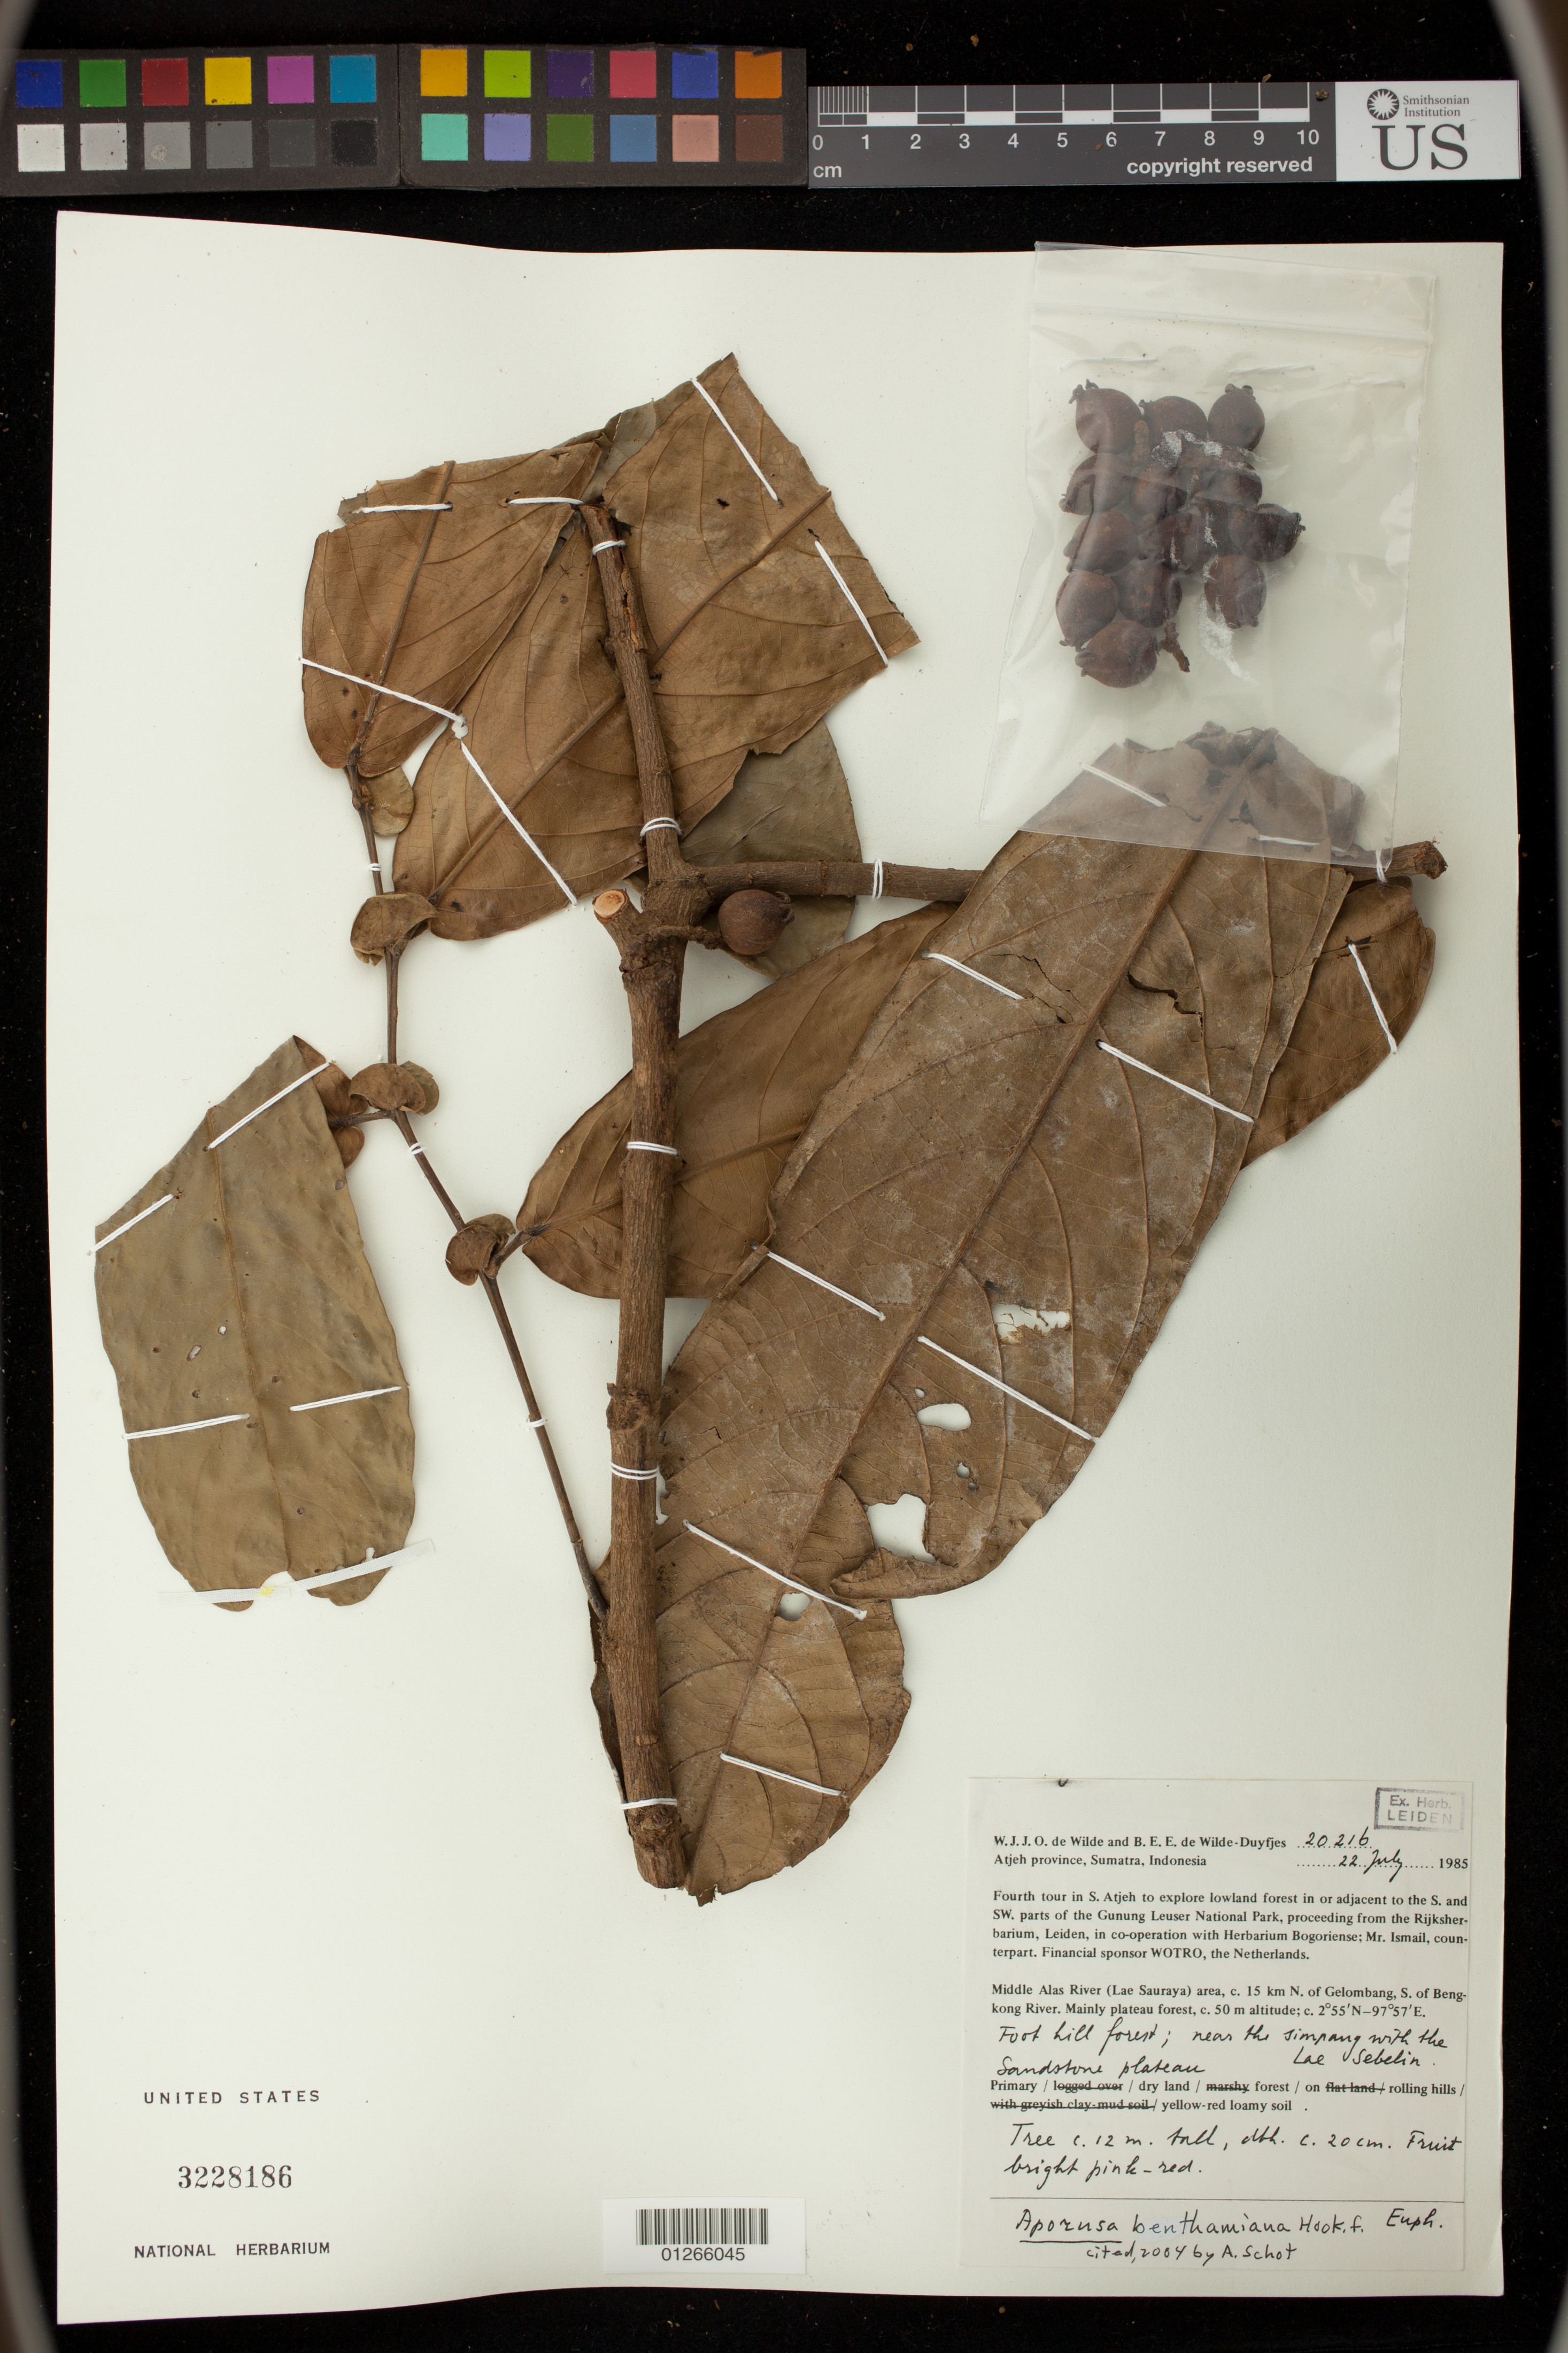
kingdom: Plantae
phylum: Tracheophyta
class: Magnoliopsida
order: Malpighiales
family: Phyllanthaceae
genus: Aporosa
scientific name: Aporosa benthamiana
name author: Hook. f.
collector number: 20216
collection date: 1985-07-22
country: Indonesia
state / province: Sumatra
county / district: Aceh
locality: Sumatra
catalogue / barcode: US 3228186